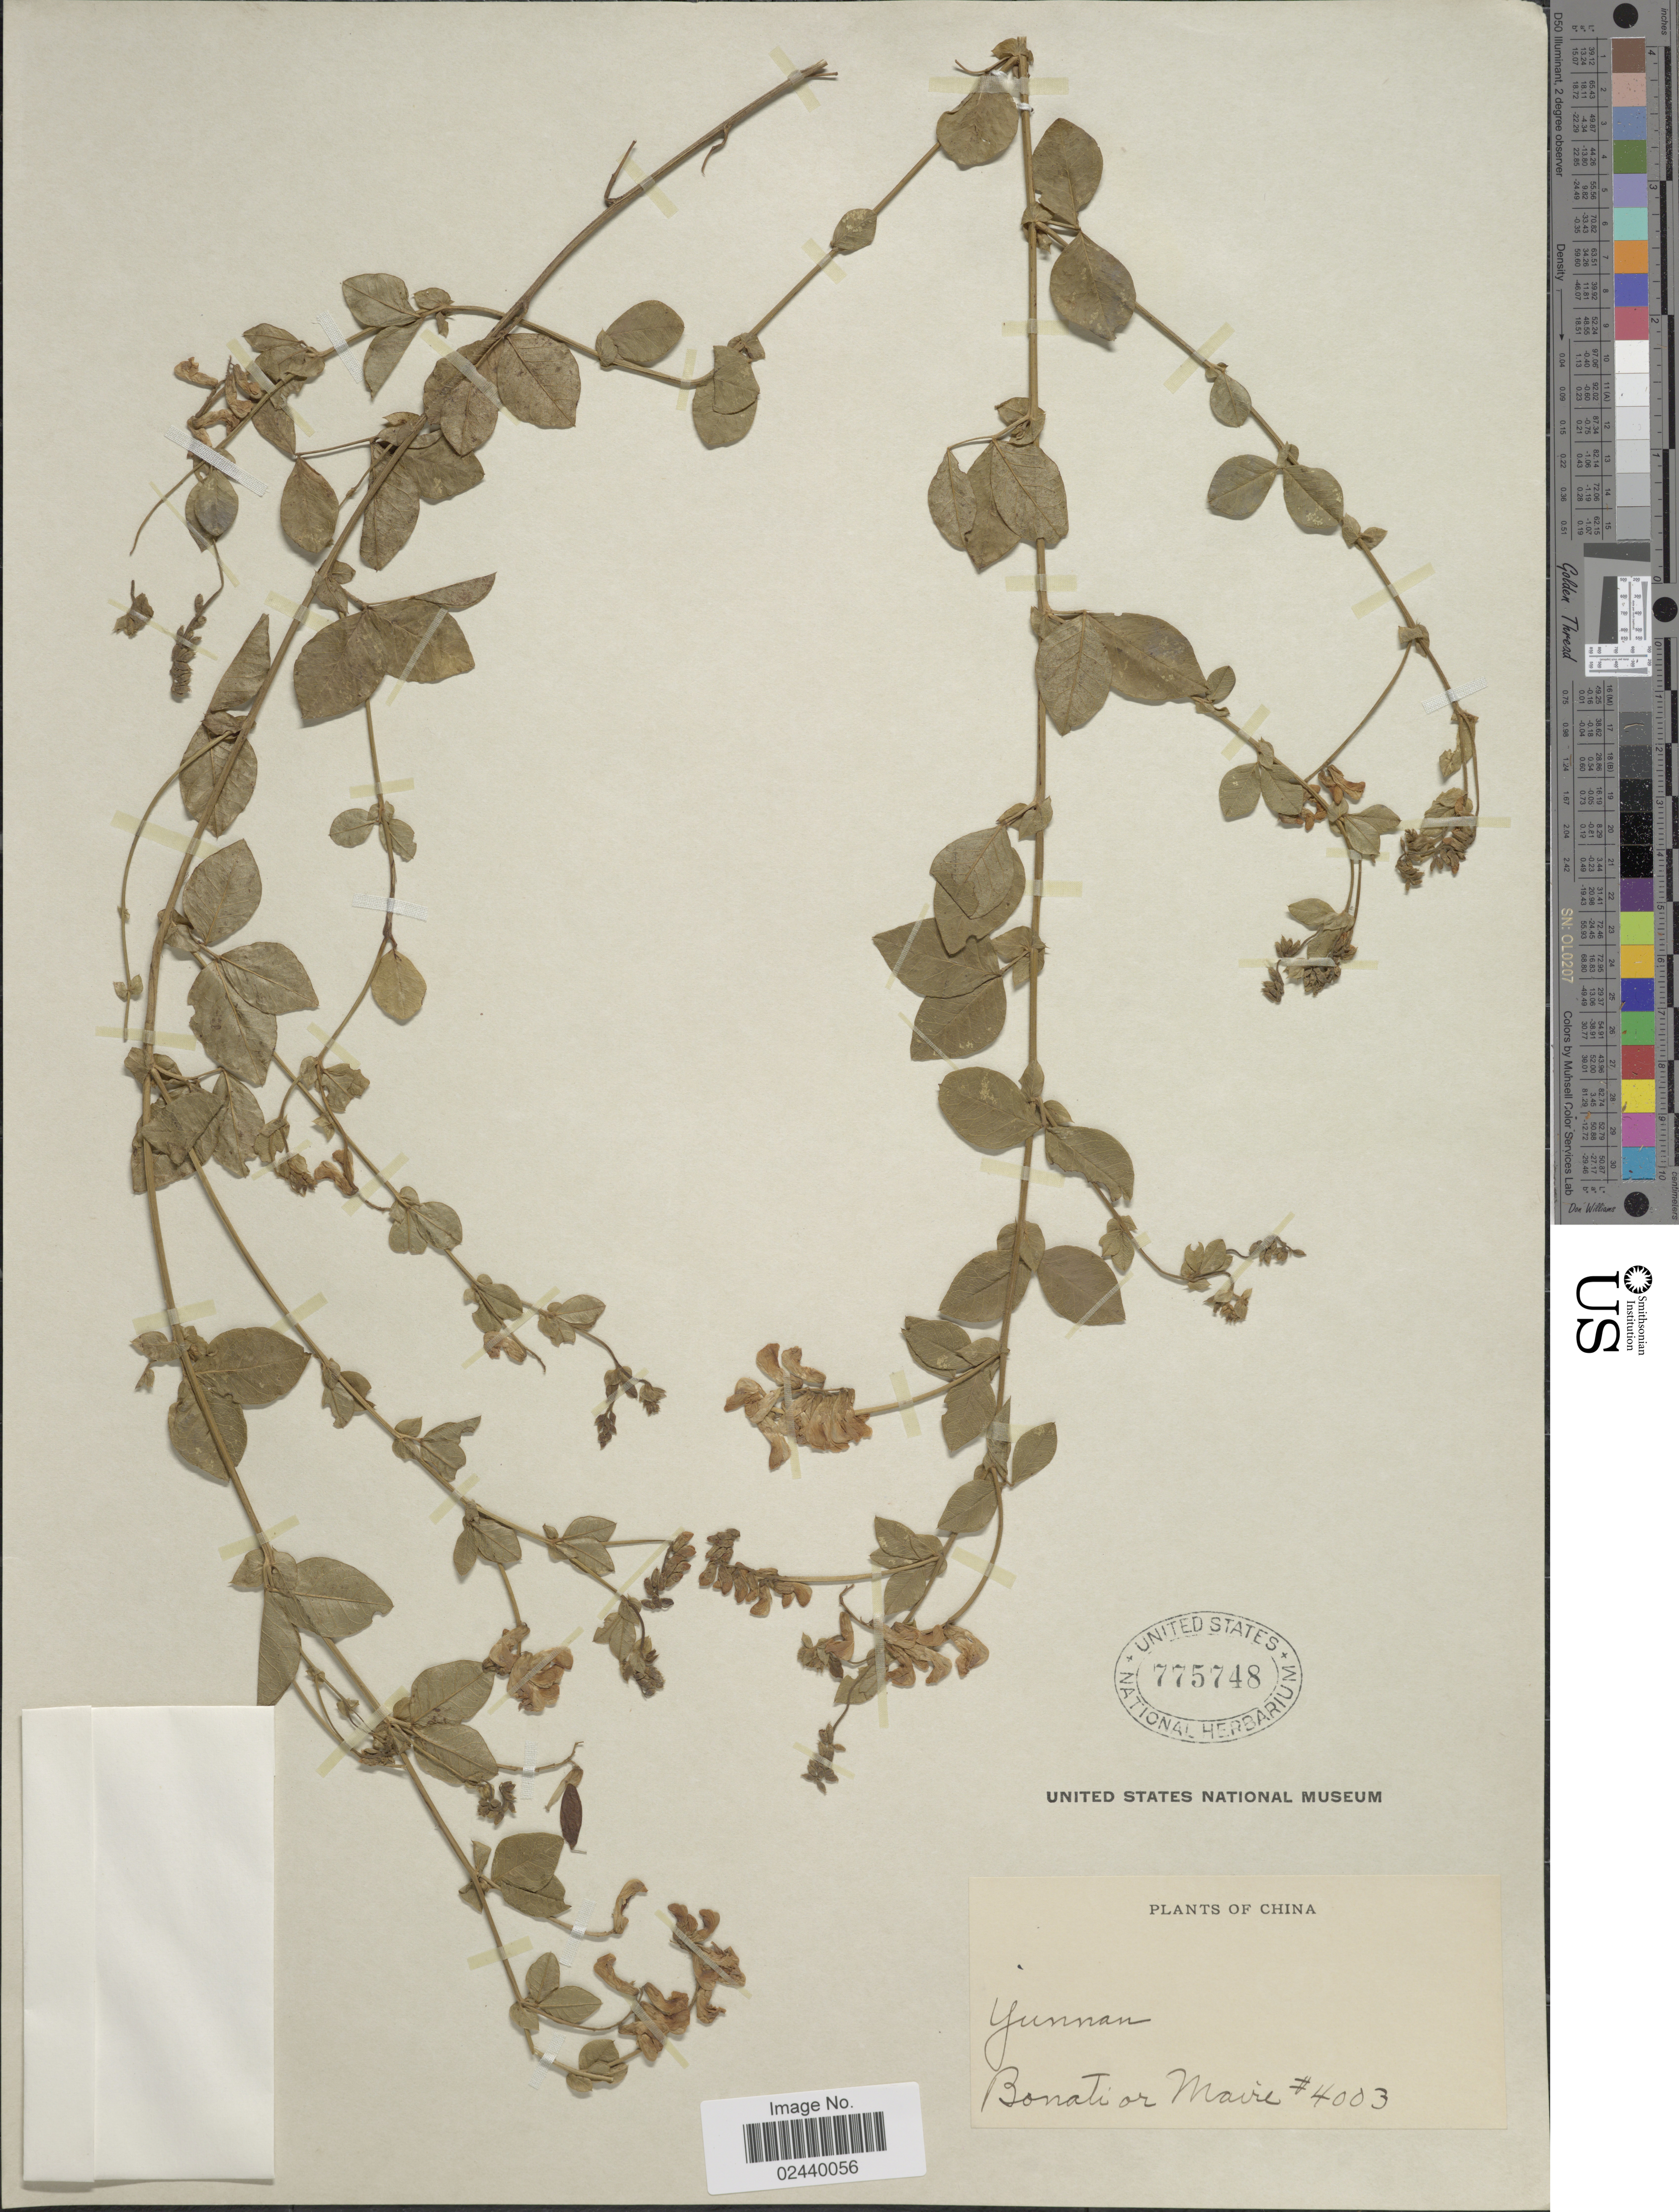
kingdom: Plantae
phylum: Tracheophyta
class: Magnoliopsida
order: Fabales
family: Fabaceae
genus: Vicia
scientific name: Vicia sp.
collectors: -. Bonati & Maire, --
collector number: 4003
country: China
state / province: Yunnan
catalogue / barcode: US 775748